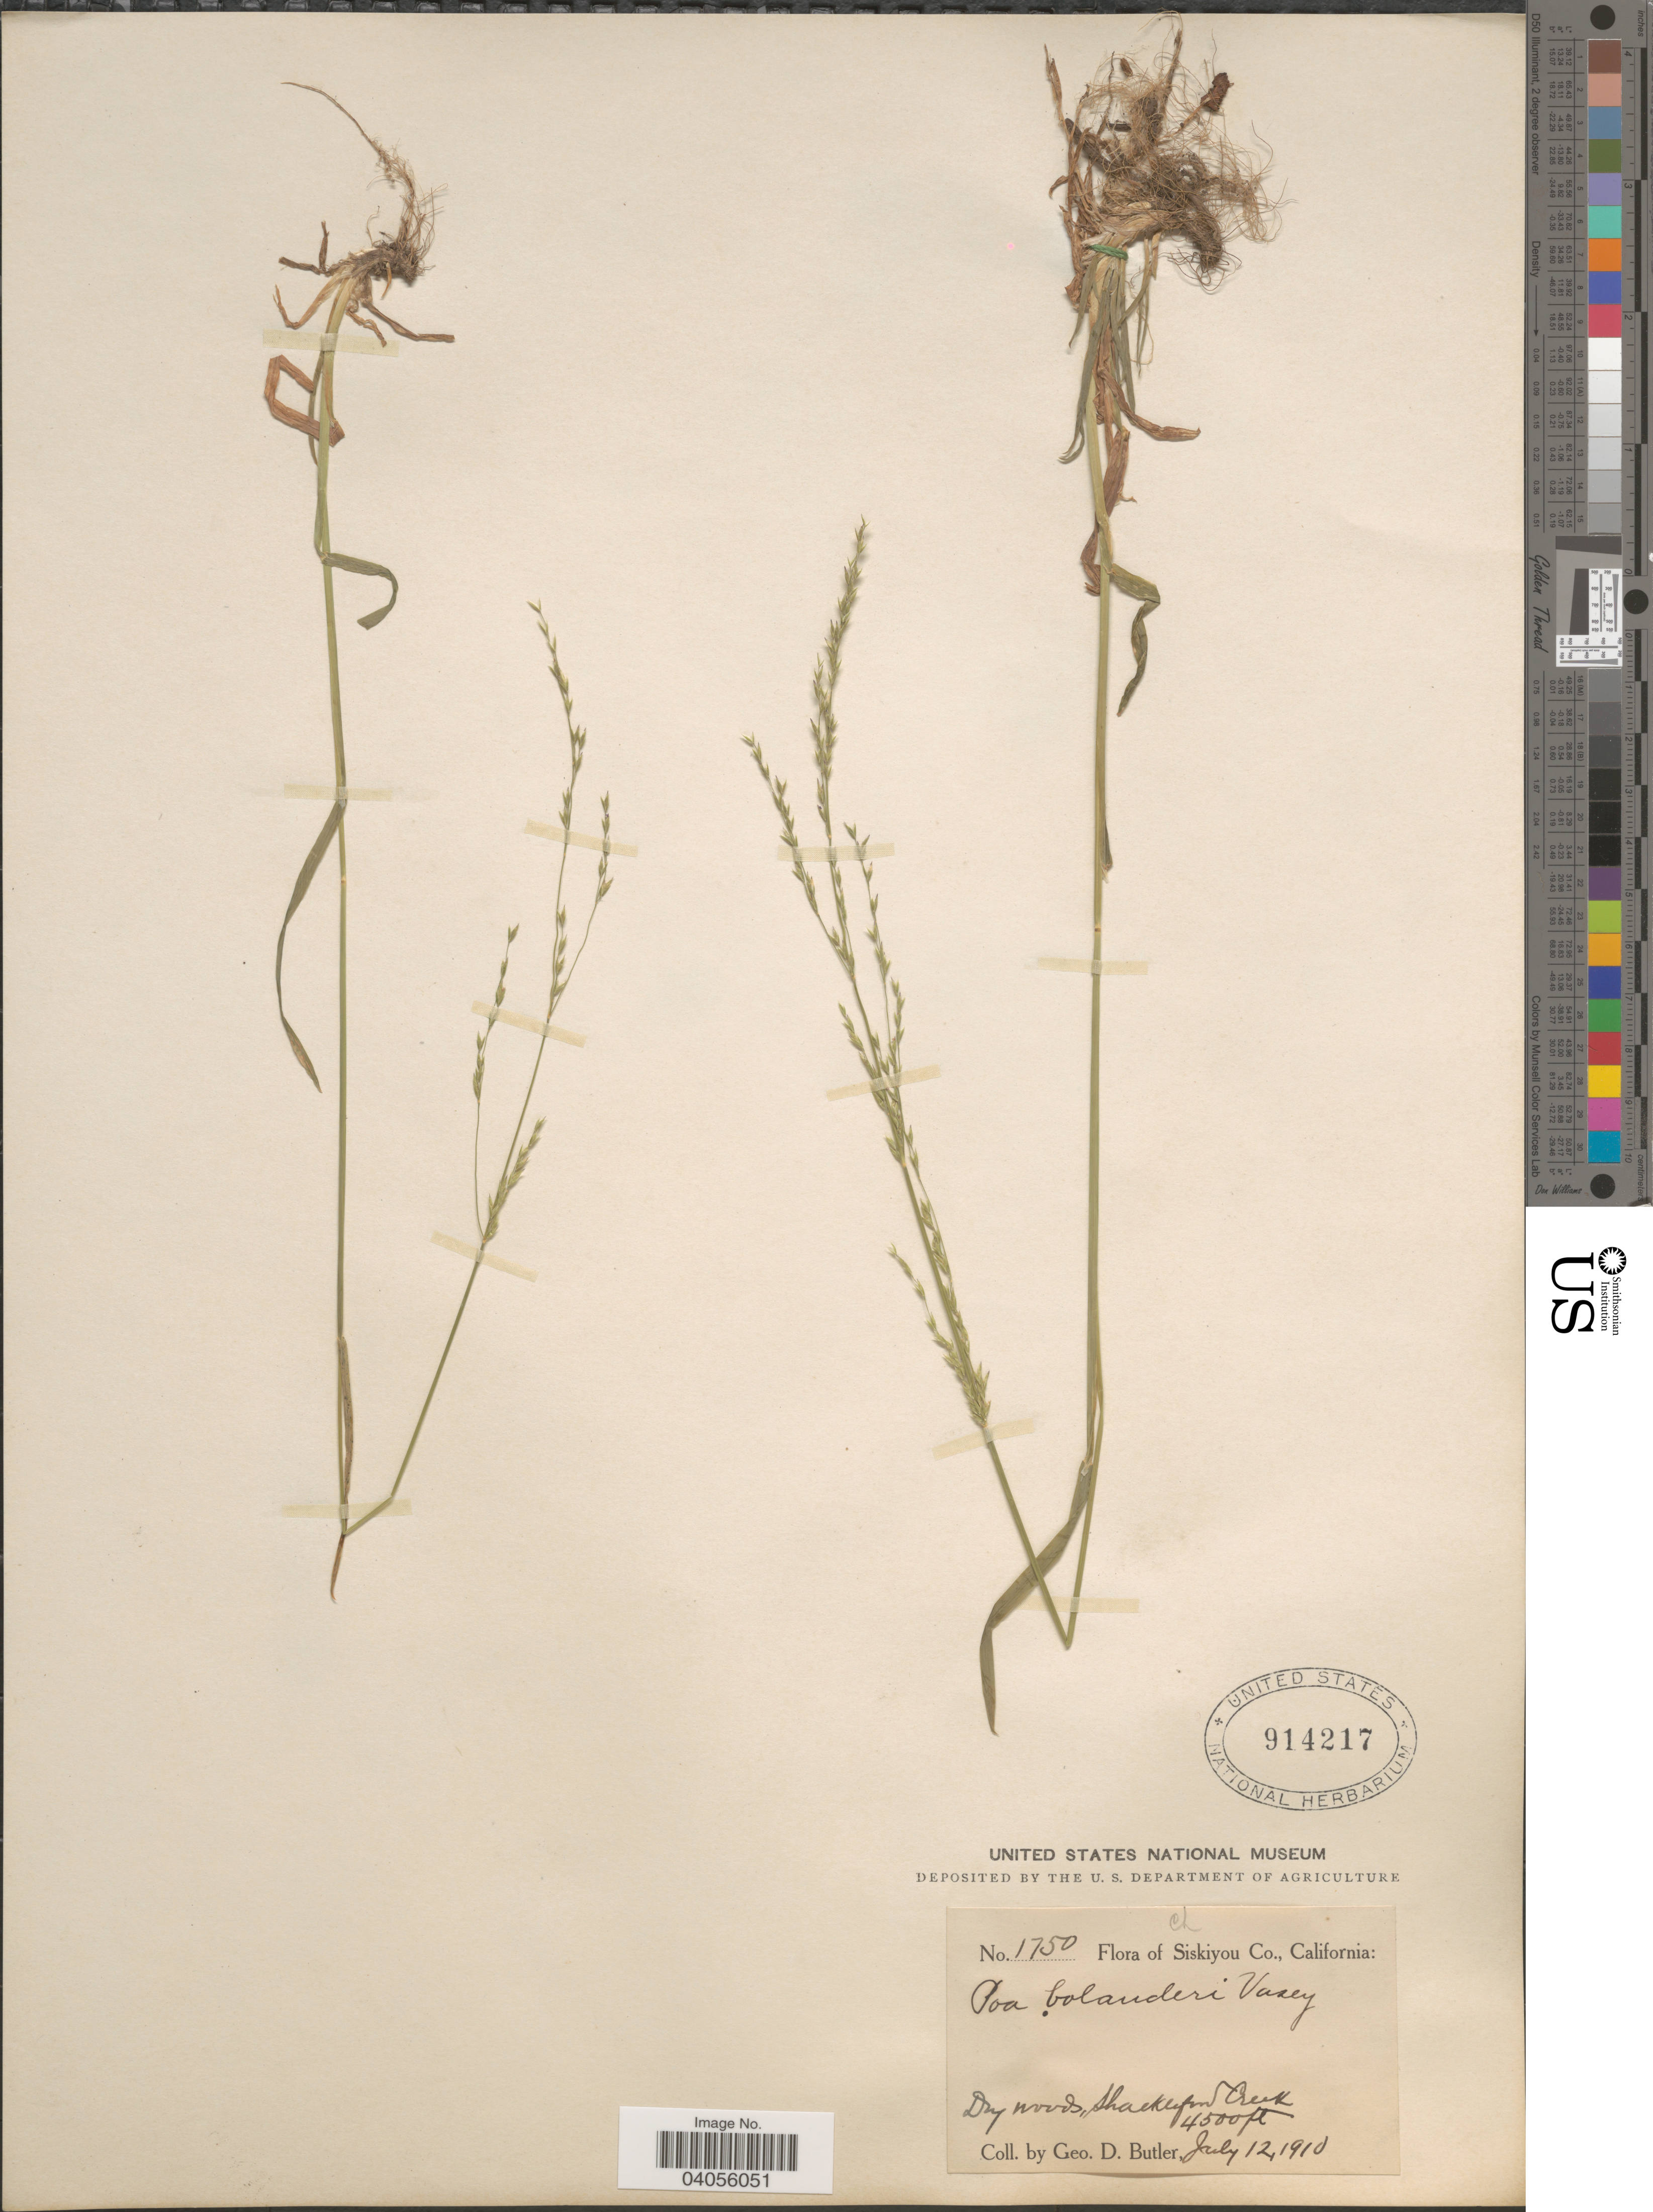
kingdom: Plantae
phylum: Tracheophyta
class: Liliopsida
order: Poales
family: Poaceae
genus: Poa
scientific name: Poa bolanderi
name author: Vasey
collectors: G. D. Butler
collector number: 1750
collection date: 1910-07-12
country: United States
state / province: California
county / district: Siskiyou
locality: Siskiyou Co. Dry woods, Shackleford Creek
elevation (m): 1372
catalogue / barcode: US 914217